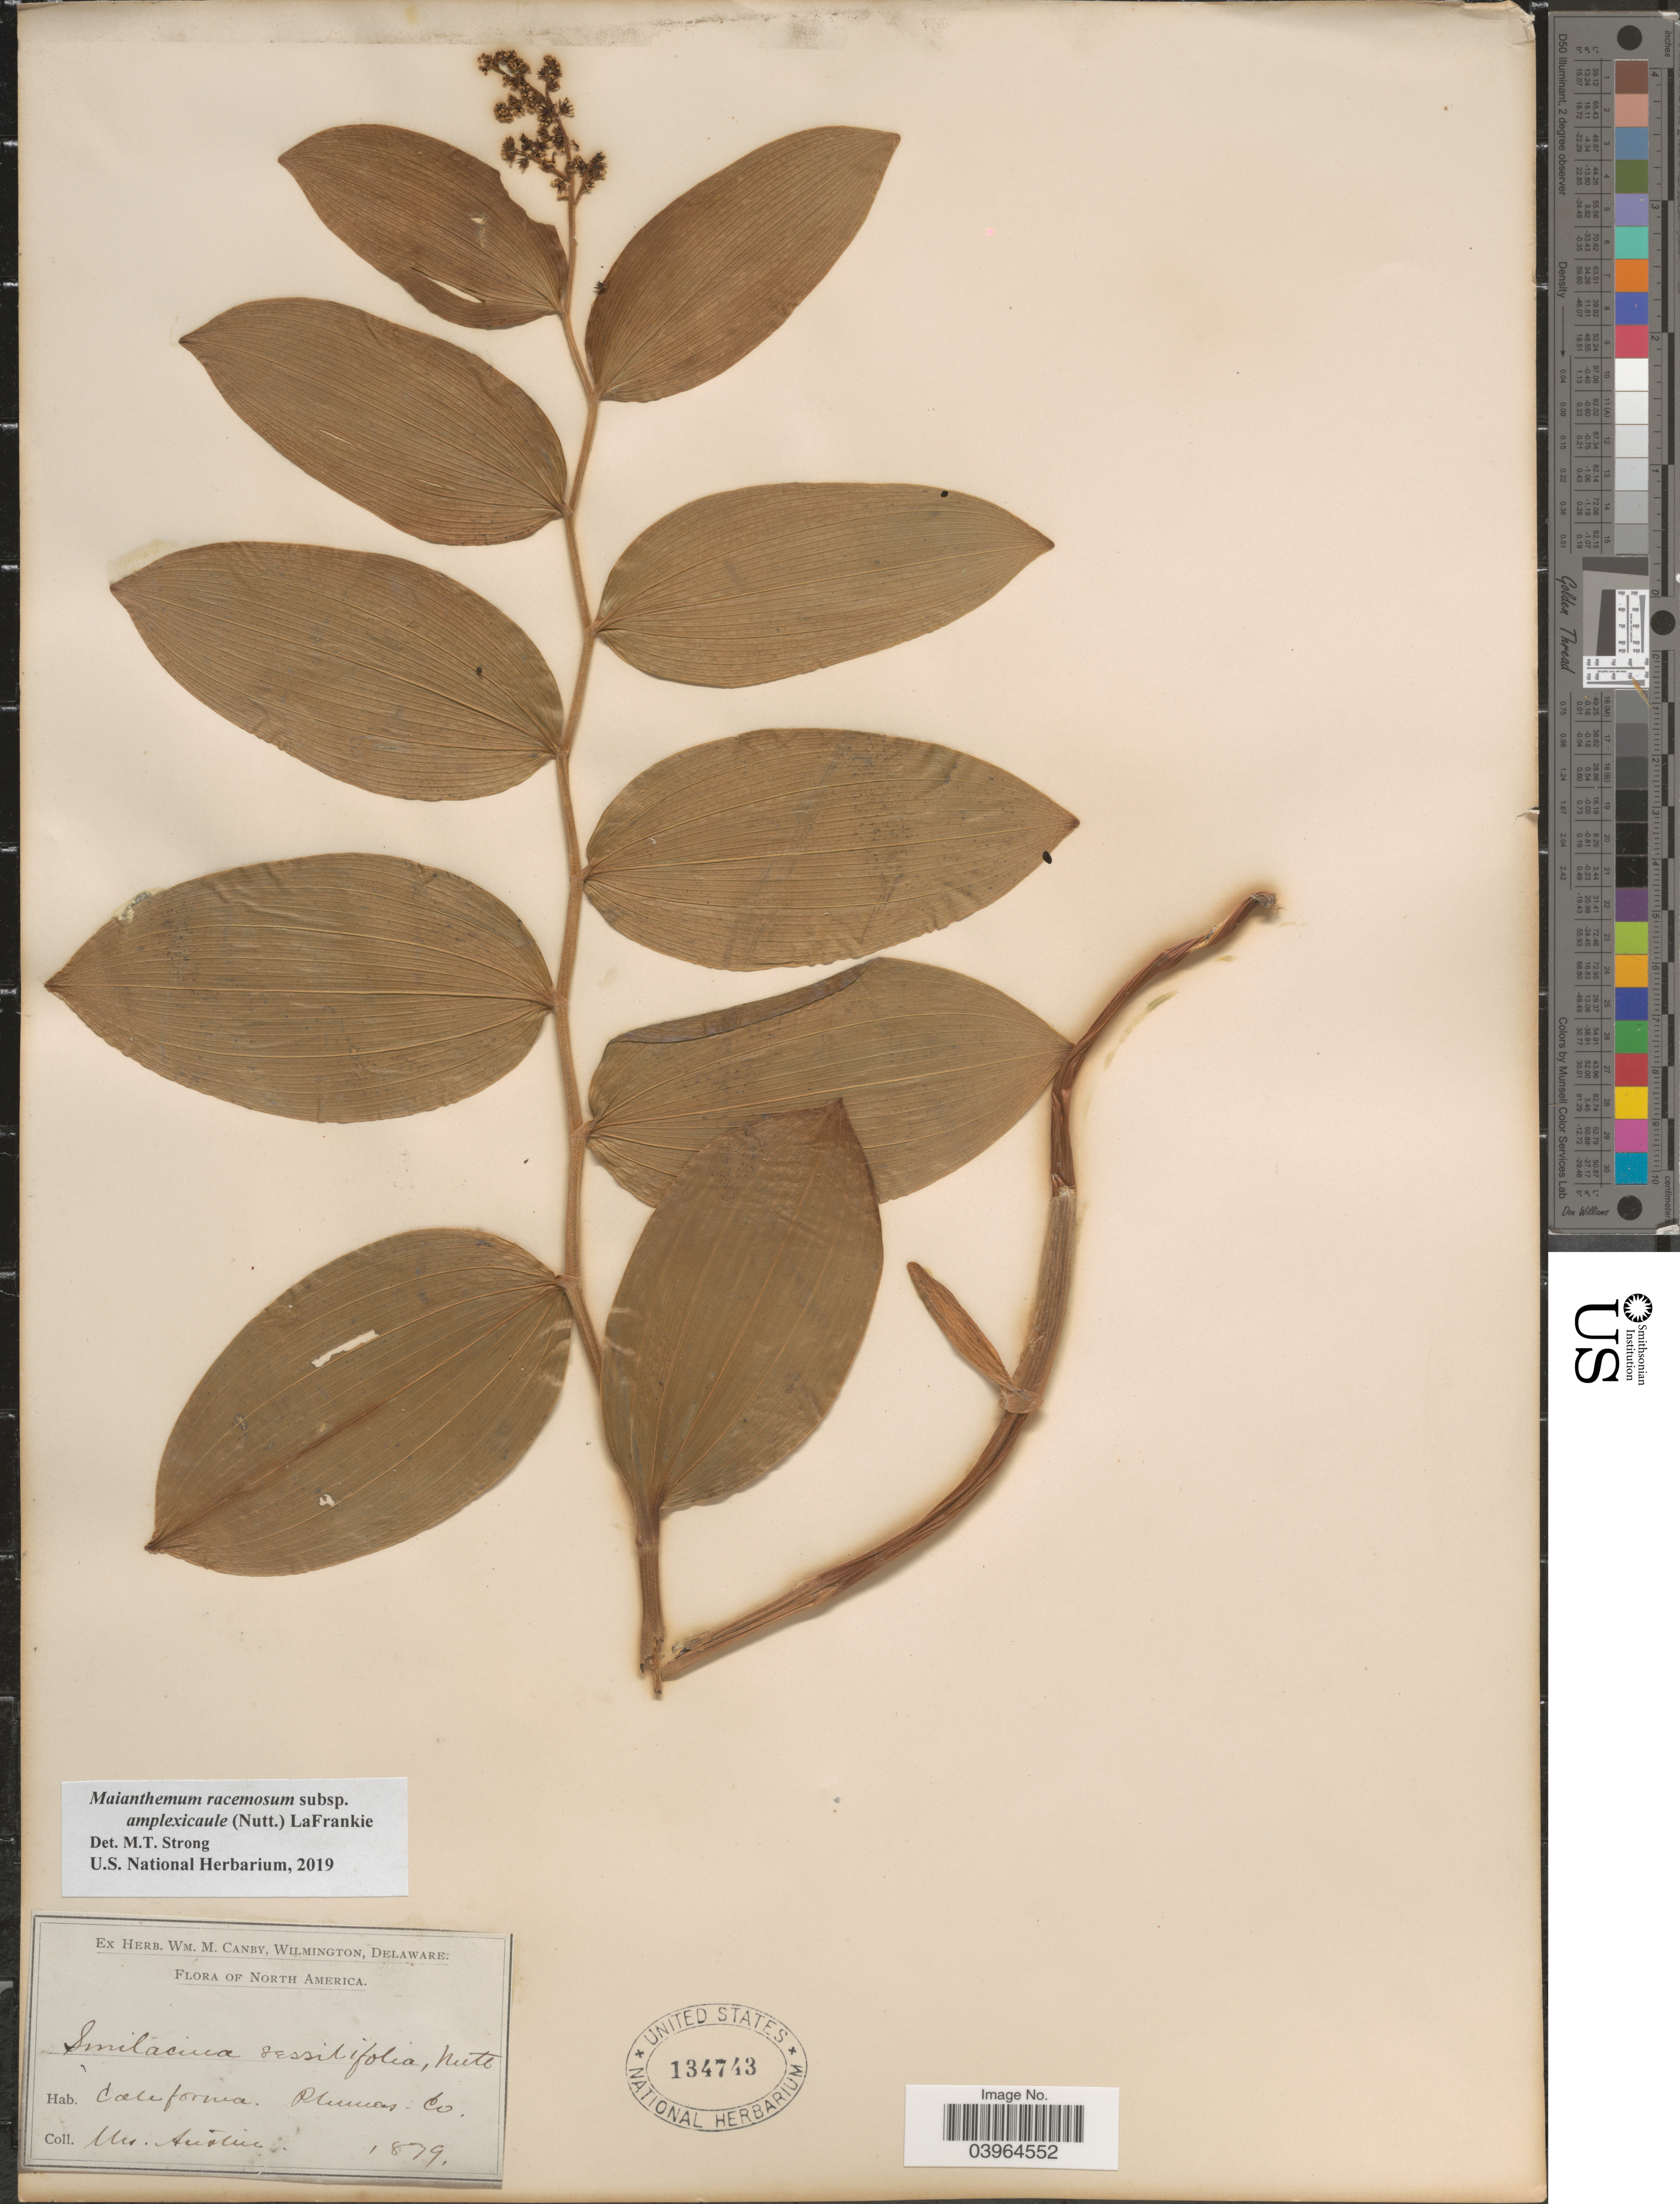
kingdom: Plantae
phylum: Tracheophyta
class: Liliopsida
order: Asparagales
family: Asparagaceae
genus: Maianthemum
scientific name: Maianthemum racemosum subsp. amplexicaule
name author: (Nutt.) LaFrankie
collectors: Austin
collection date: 1879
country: United States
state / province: California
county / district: Plumas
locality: Plumas Co.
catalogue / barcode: US 134743